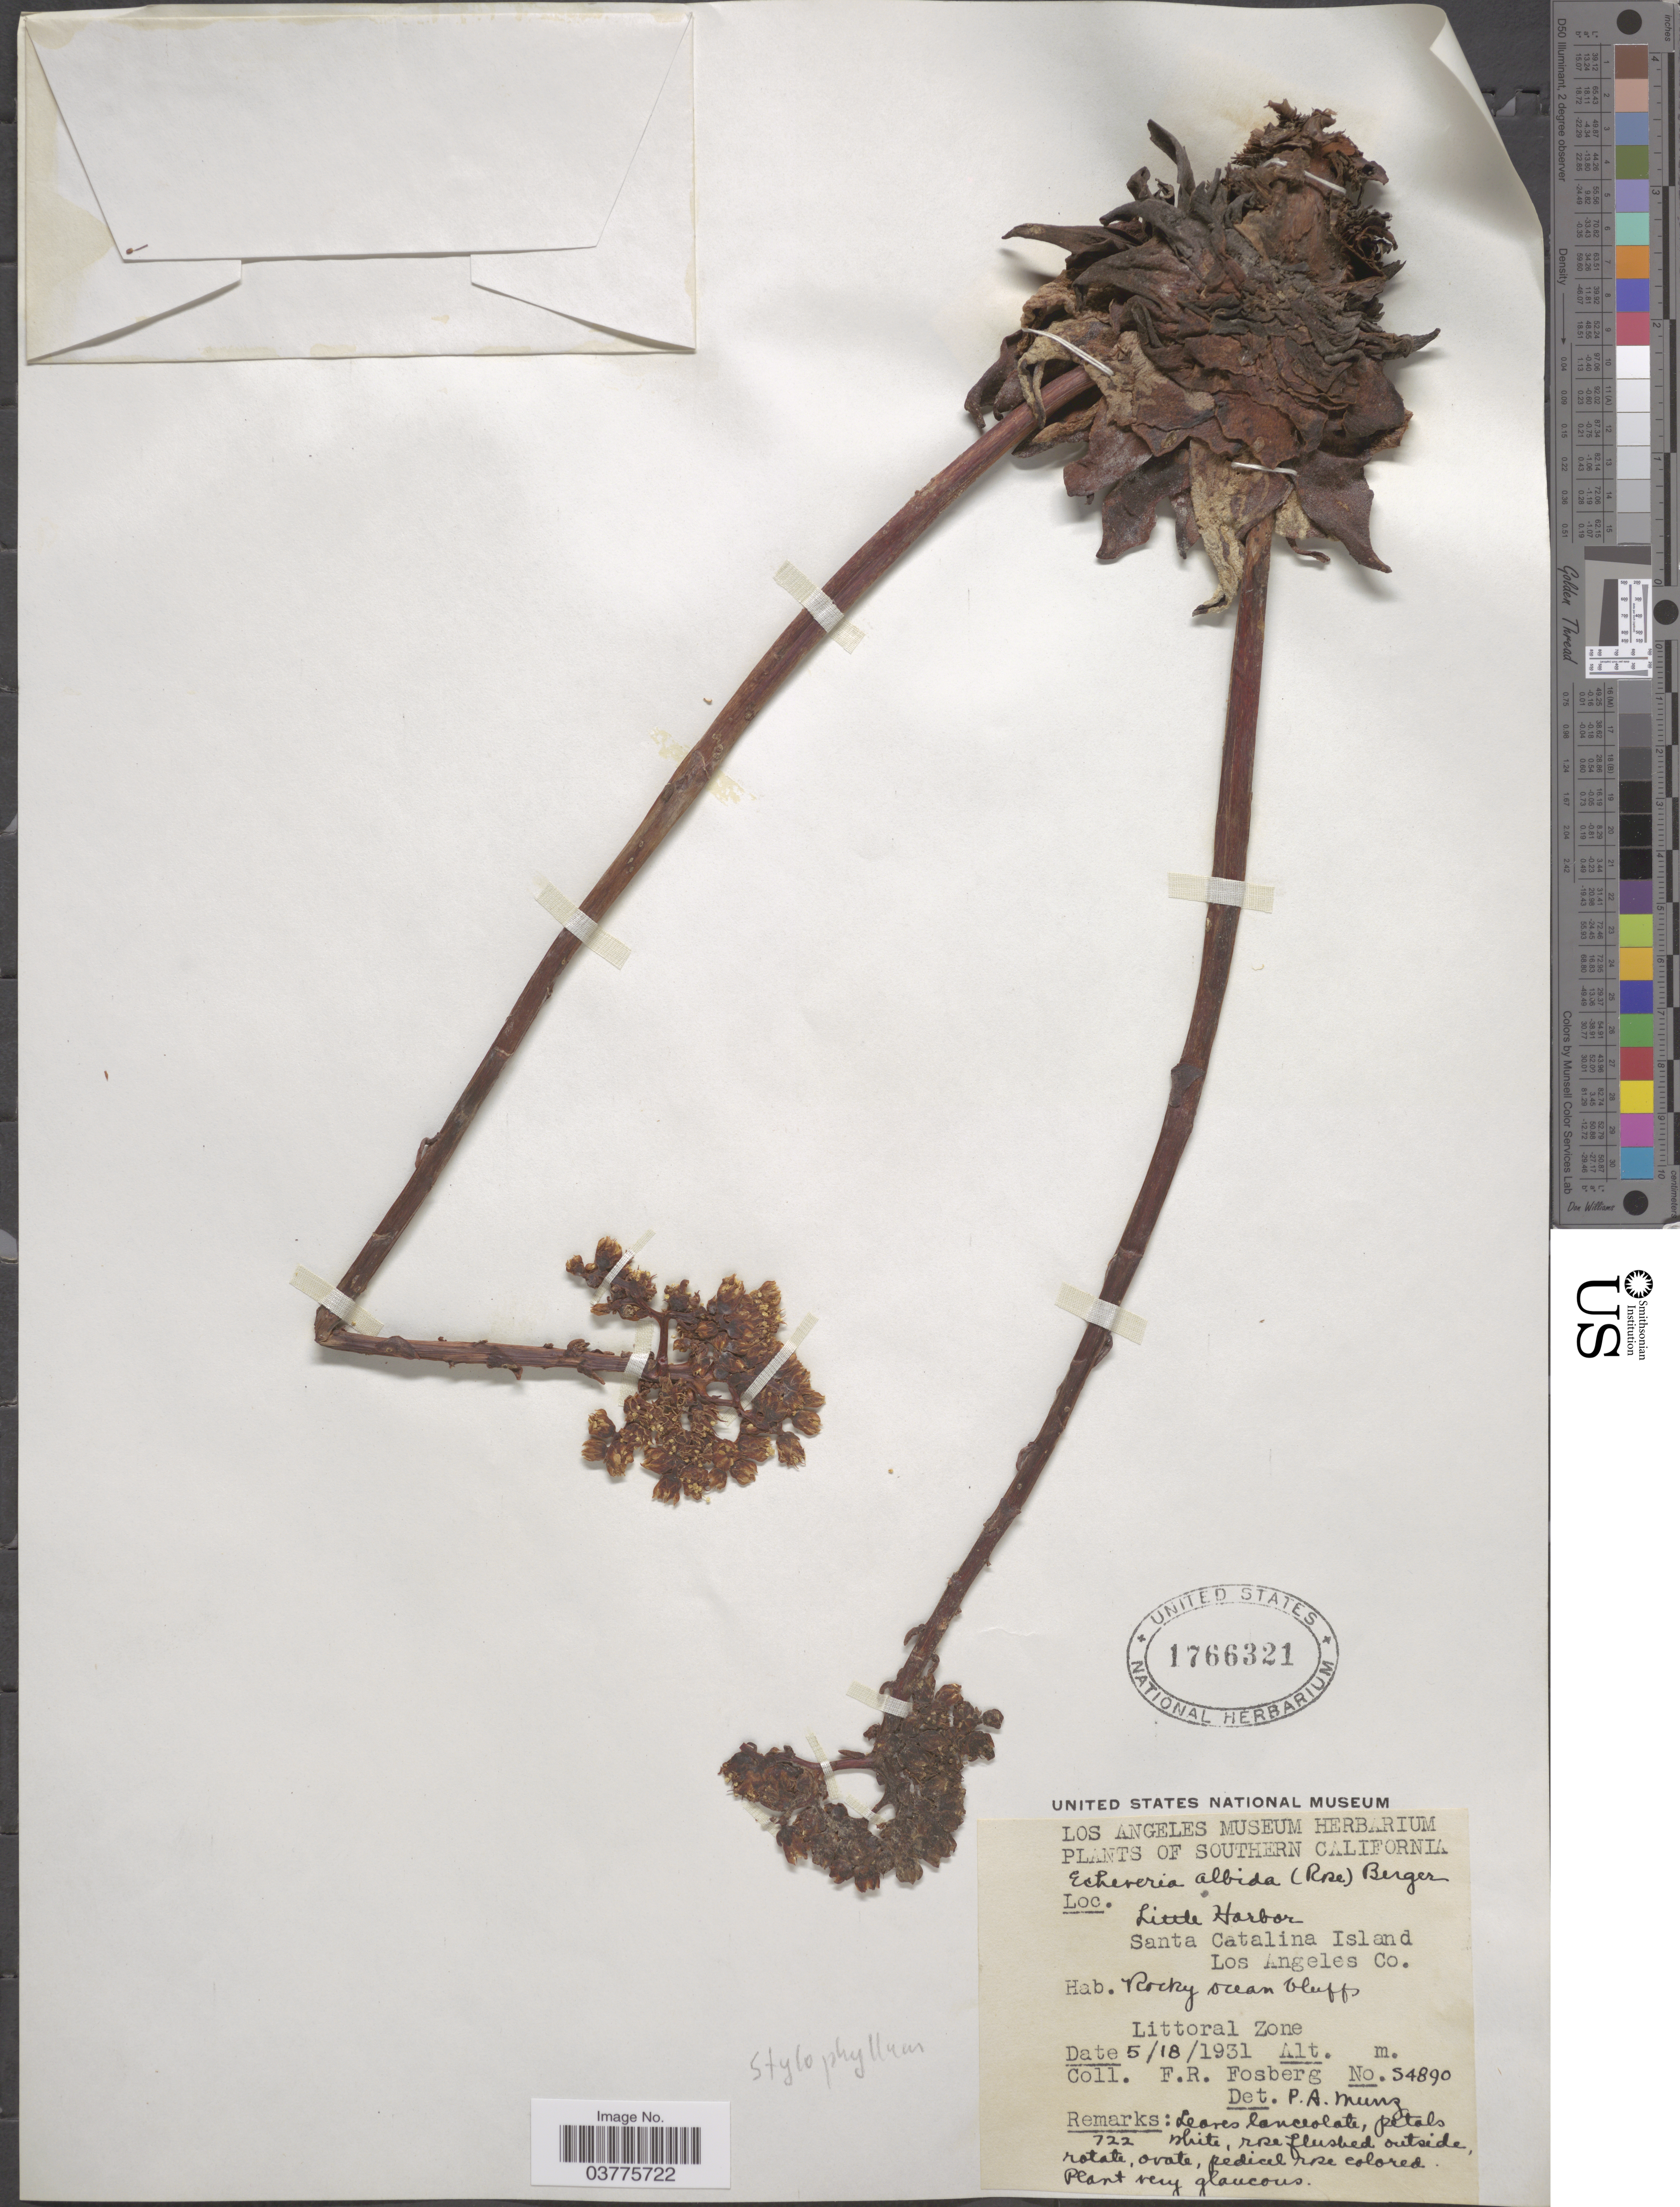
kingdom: Plantae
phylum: Tracheophyta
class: Magnoliopsida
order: Saxifragales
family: Crassulaceae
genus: Dudleya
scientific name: Dudleya virens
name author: (Rose) Moran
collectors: F. R. Fosberg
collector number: S4890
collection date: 1931-05-18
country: United States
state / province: California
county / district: Los Angeles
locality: Southern California. Little Harbor. Santa Catalina Island. Los Angeles Co.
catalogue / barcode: US 1766321